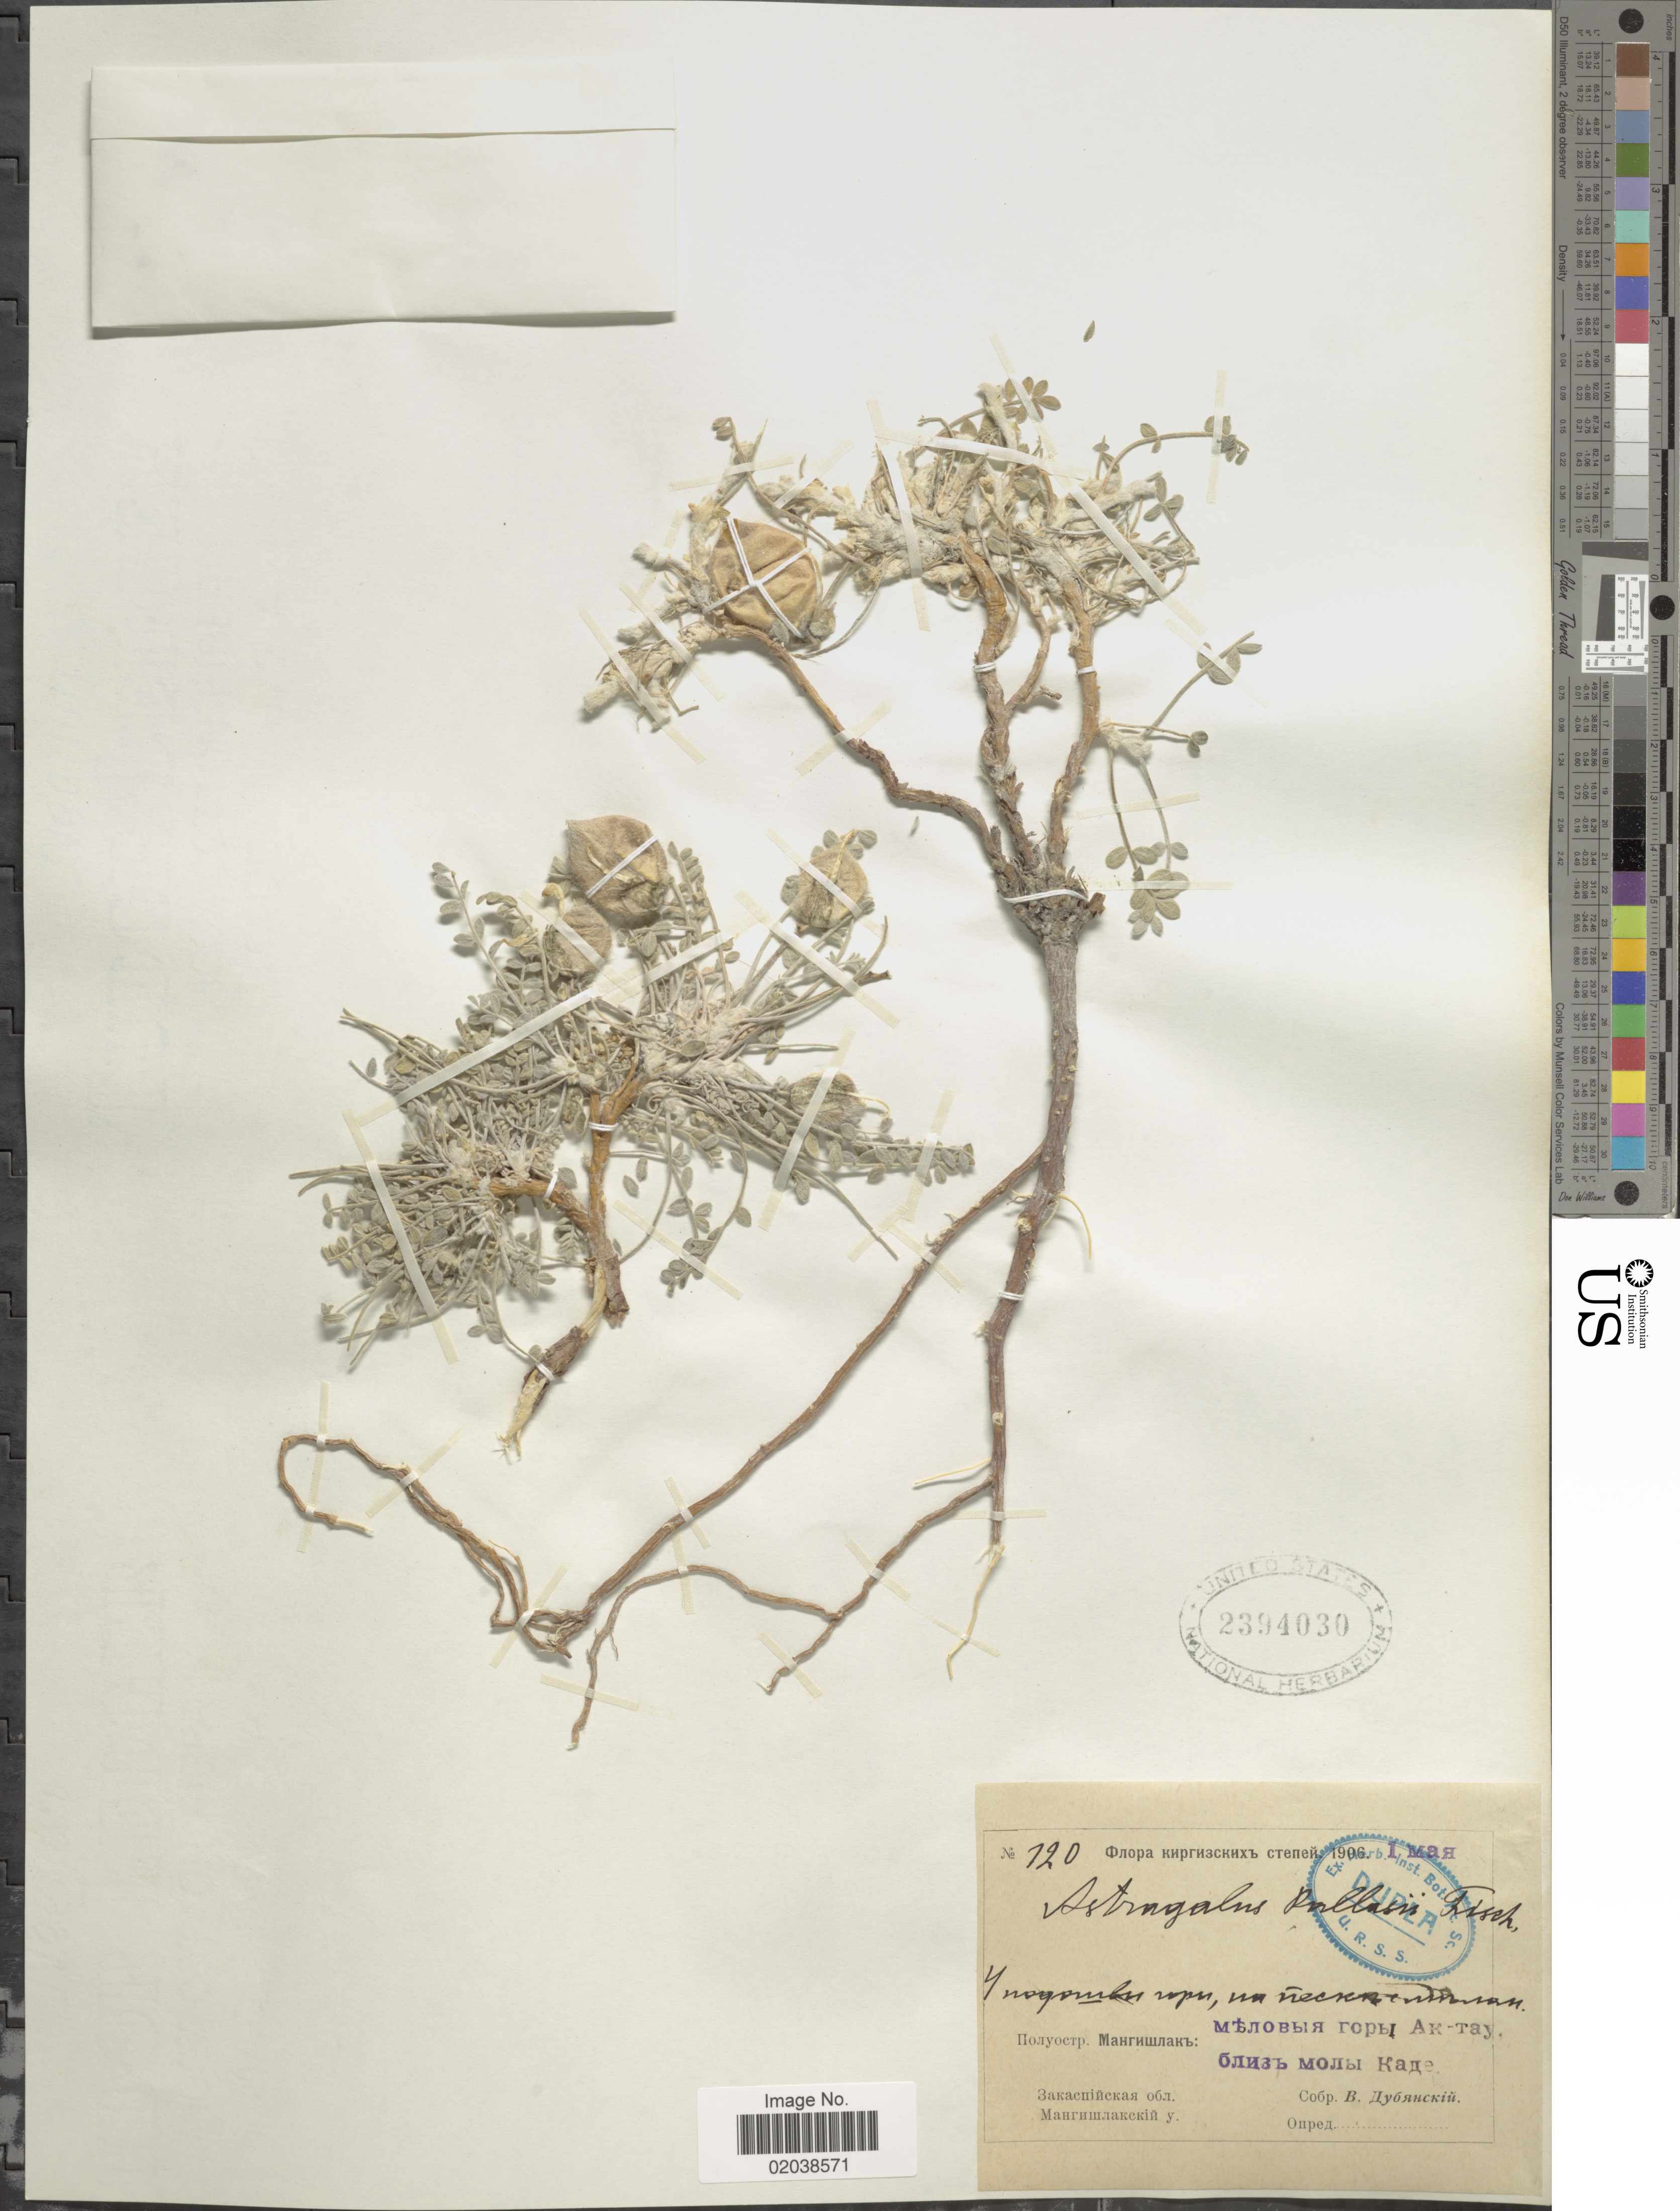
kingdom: Plantae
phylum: Tracheophyta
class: Magnoliopsida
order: Fabales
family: Fabaceae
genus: Astragalus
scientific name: Astragalus pallasii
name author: Spreng.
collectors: V. Dubyansky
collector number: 720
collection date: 1906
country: Kazakhstan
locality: Mangyshlak Peninsula, Aktau Mountains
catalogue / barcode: US 2394030